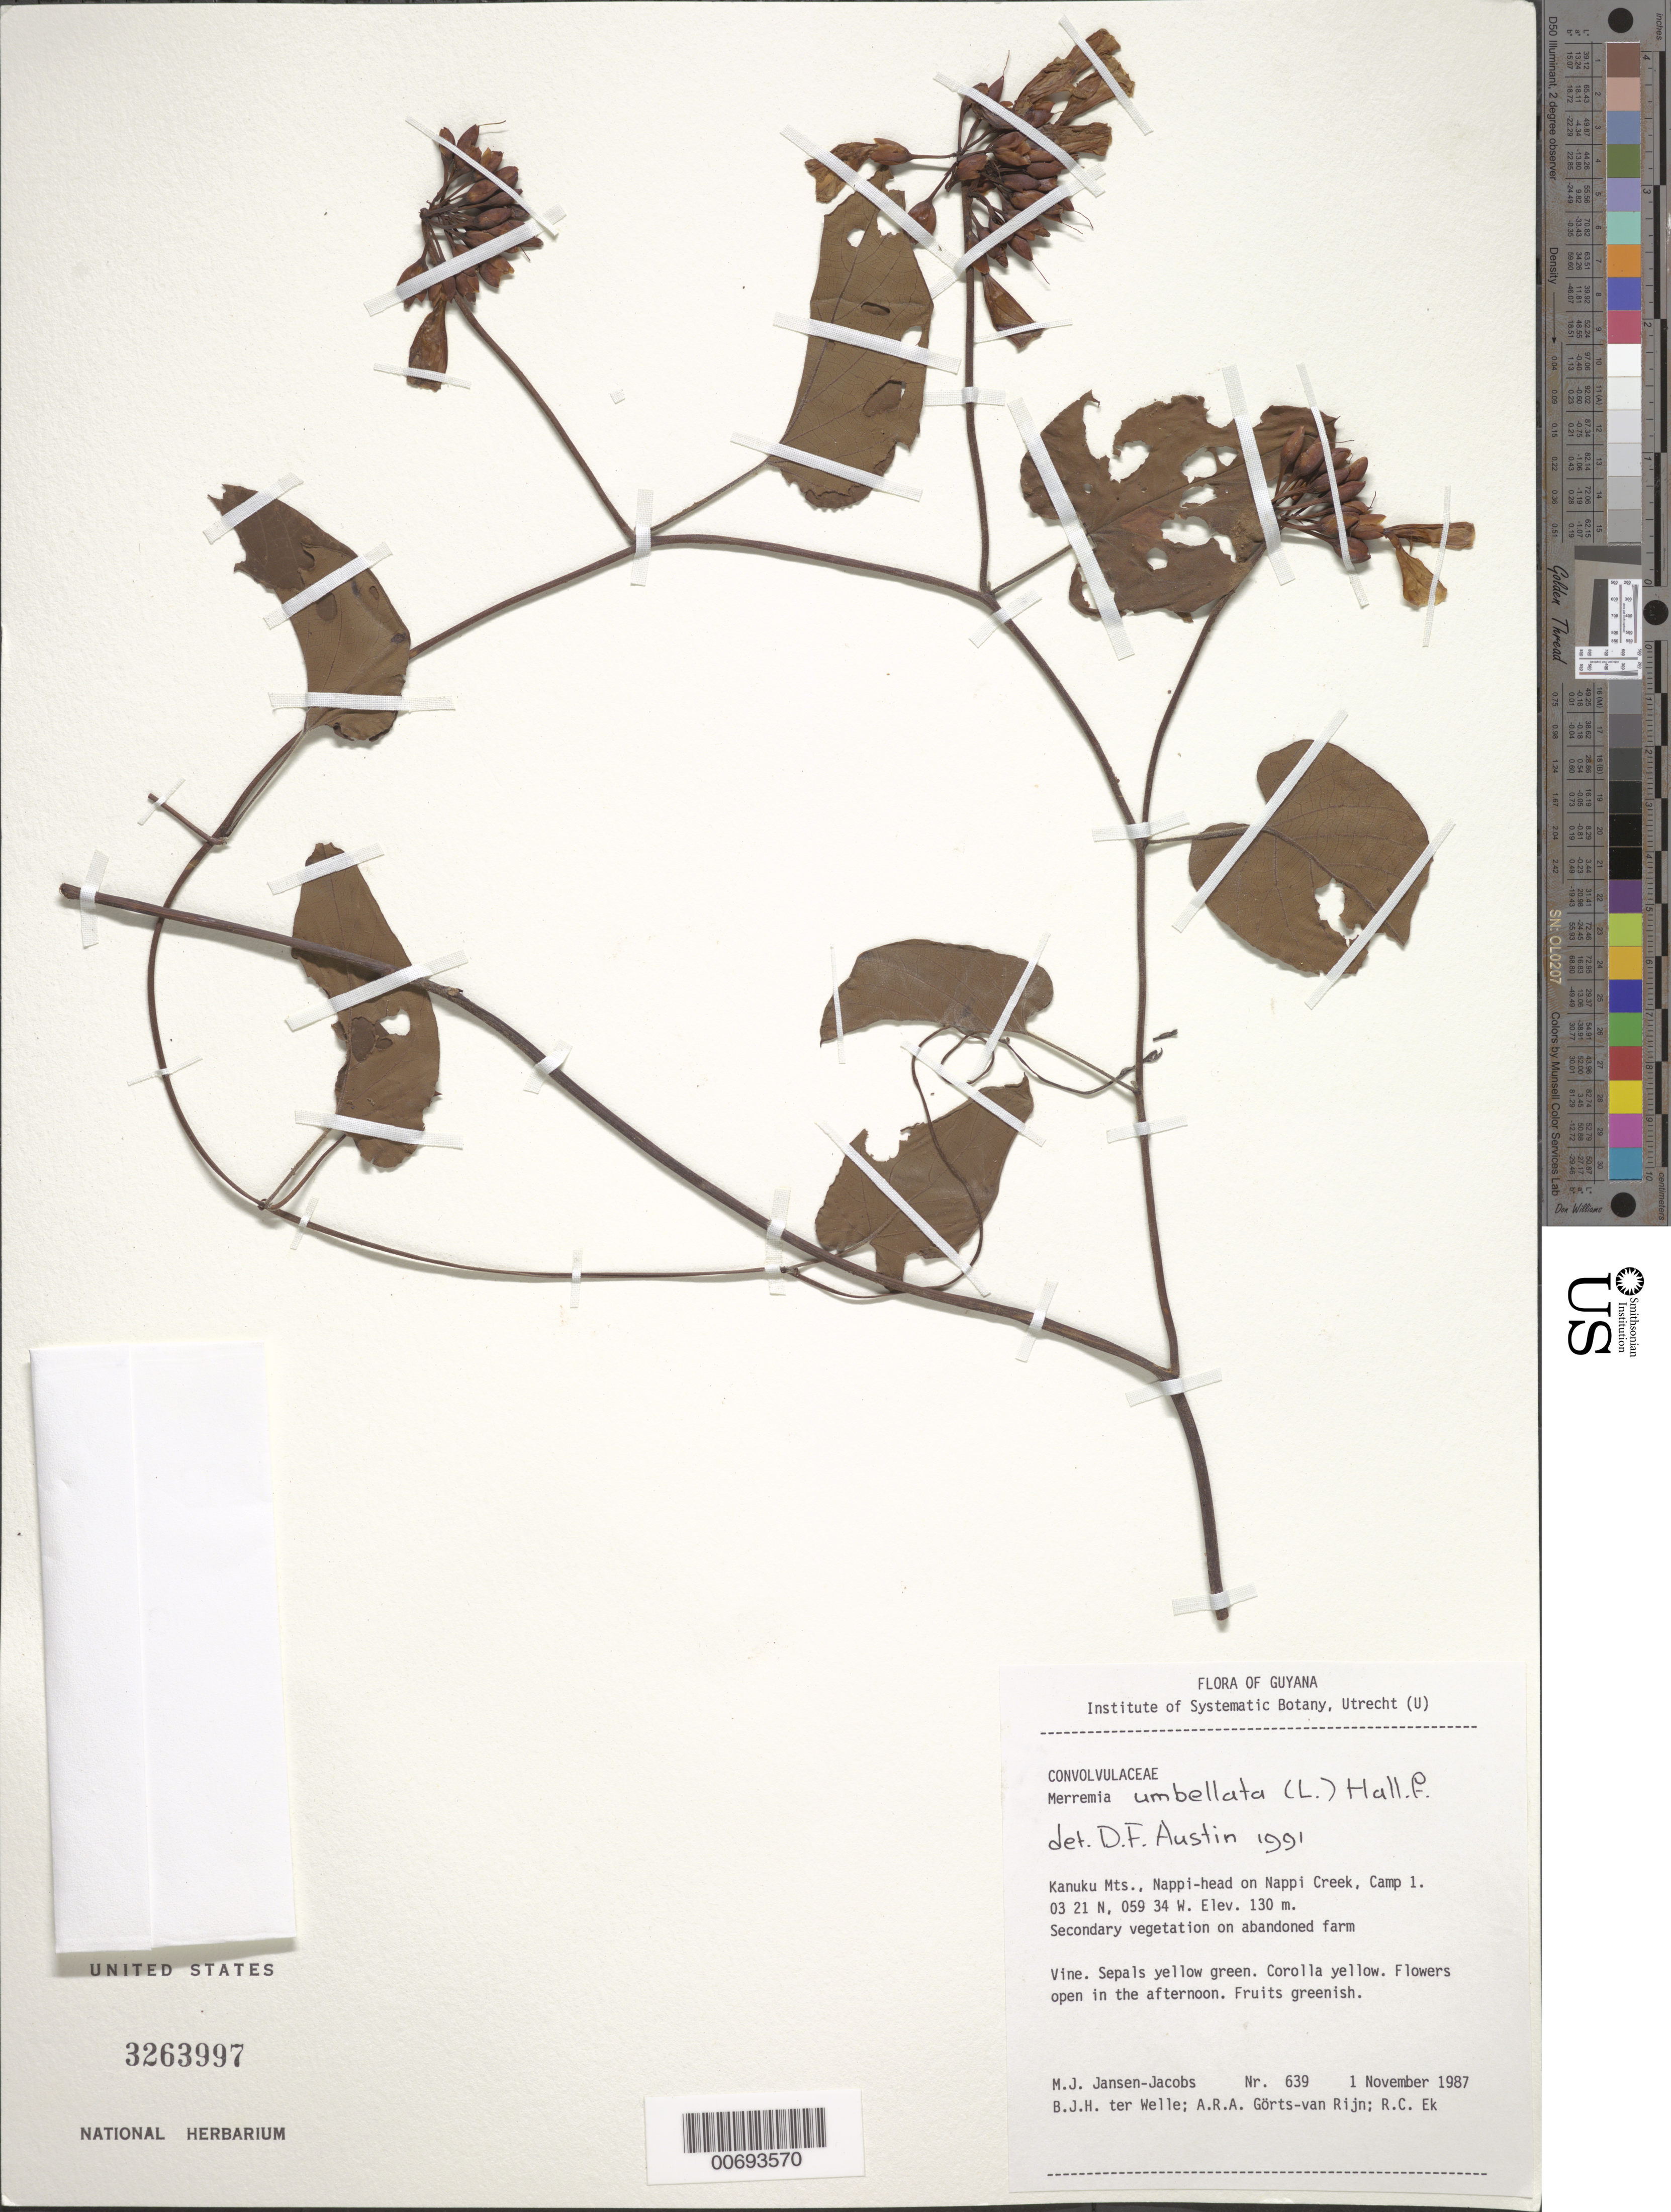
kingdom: Plantae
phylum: Tracheophyta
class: Magnoliopsida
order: Solanales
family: Convolvulaceae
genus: Camonea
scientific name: Camonea umbellata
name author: (L.) A. R. Simões & Staples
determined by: Strong, Mark T., (BOT), Smithsonian Institution - National Museum of Natural History (UNITED STATES)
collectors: M. J. Jansen-Jacobs, B. Welle, A. .R. A. Görts-van Rijn & R. C. Ek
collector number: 639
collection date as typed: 1-Nov-87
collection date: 1987-11-01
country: Guyana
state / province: U. Takutu-U. Essequibo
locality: Kanuku Mts., Nappi-head on Nappi Creek, camp 1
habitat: Secondary vegetation on abandoned farm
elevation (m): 130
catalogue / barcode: US 3263997